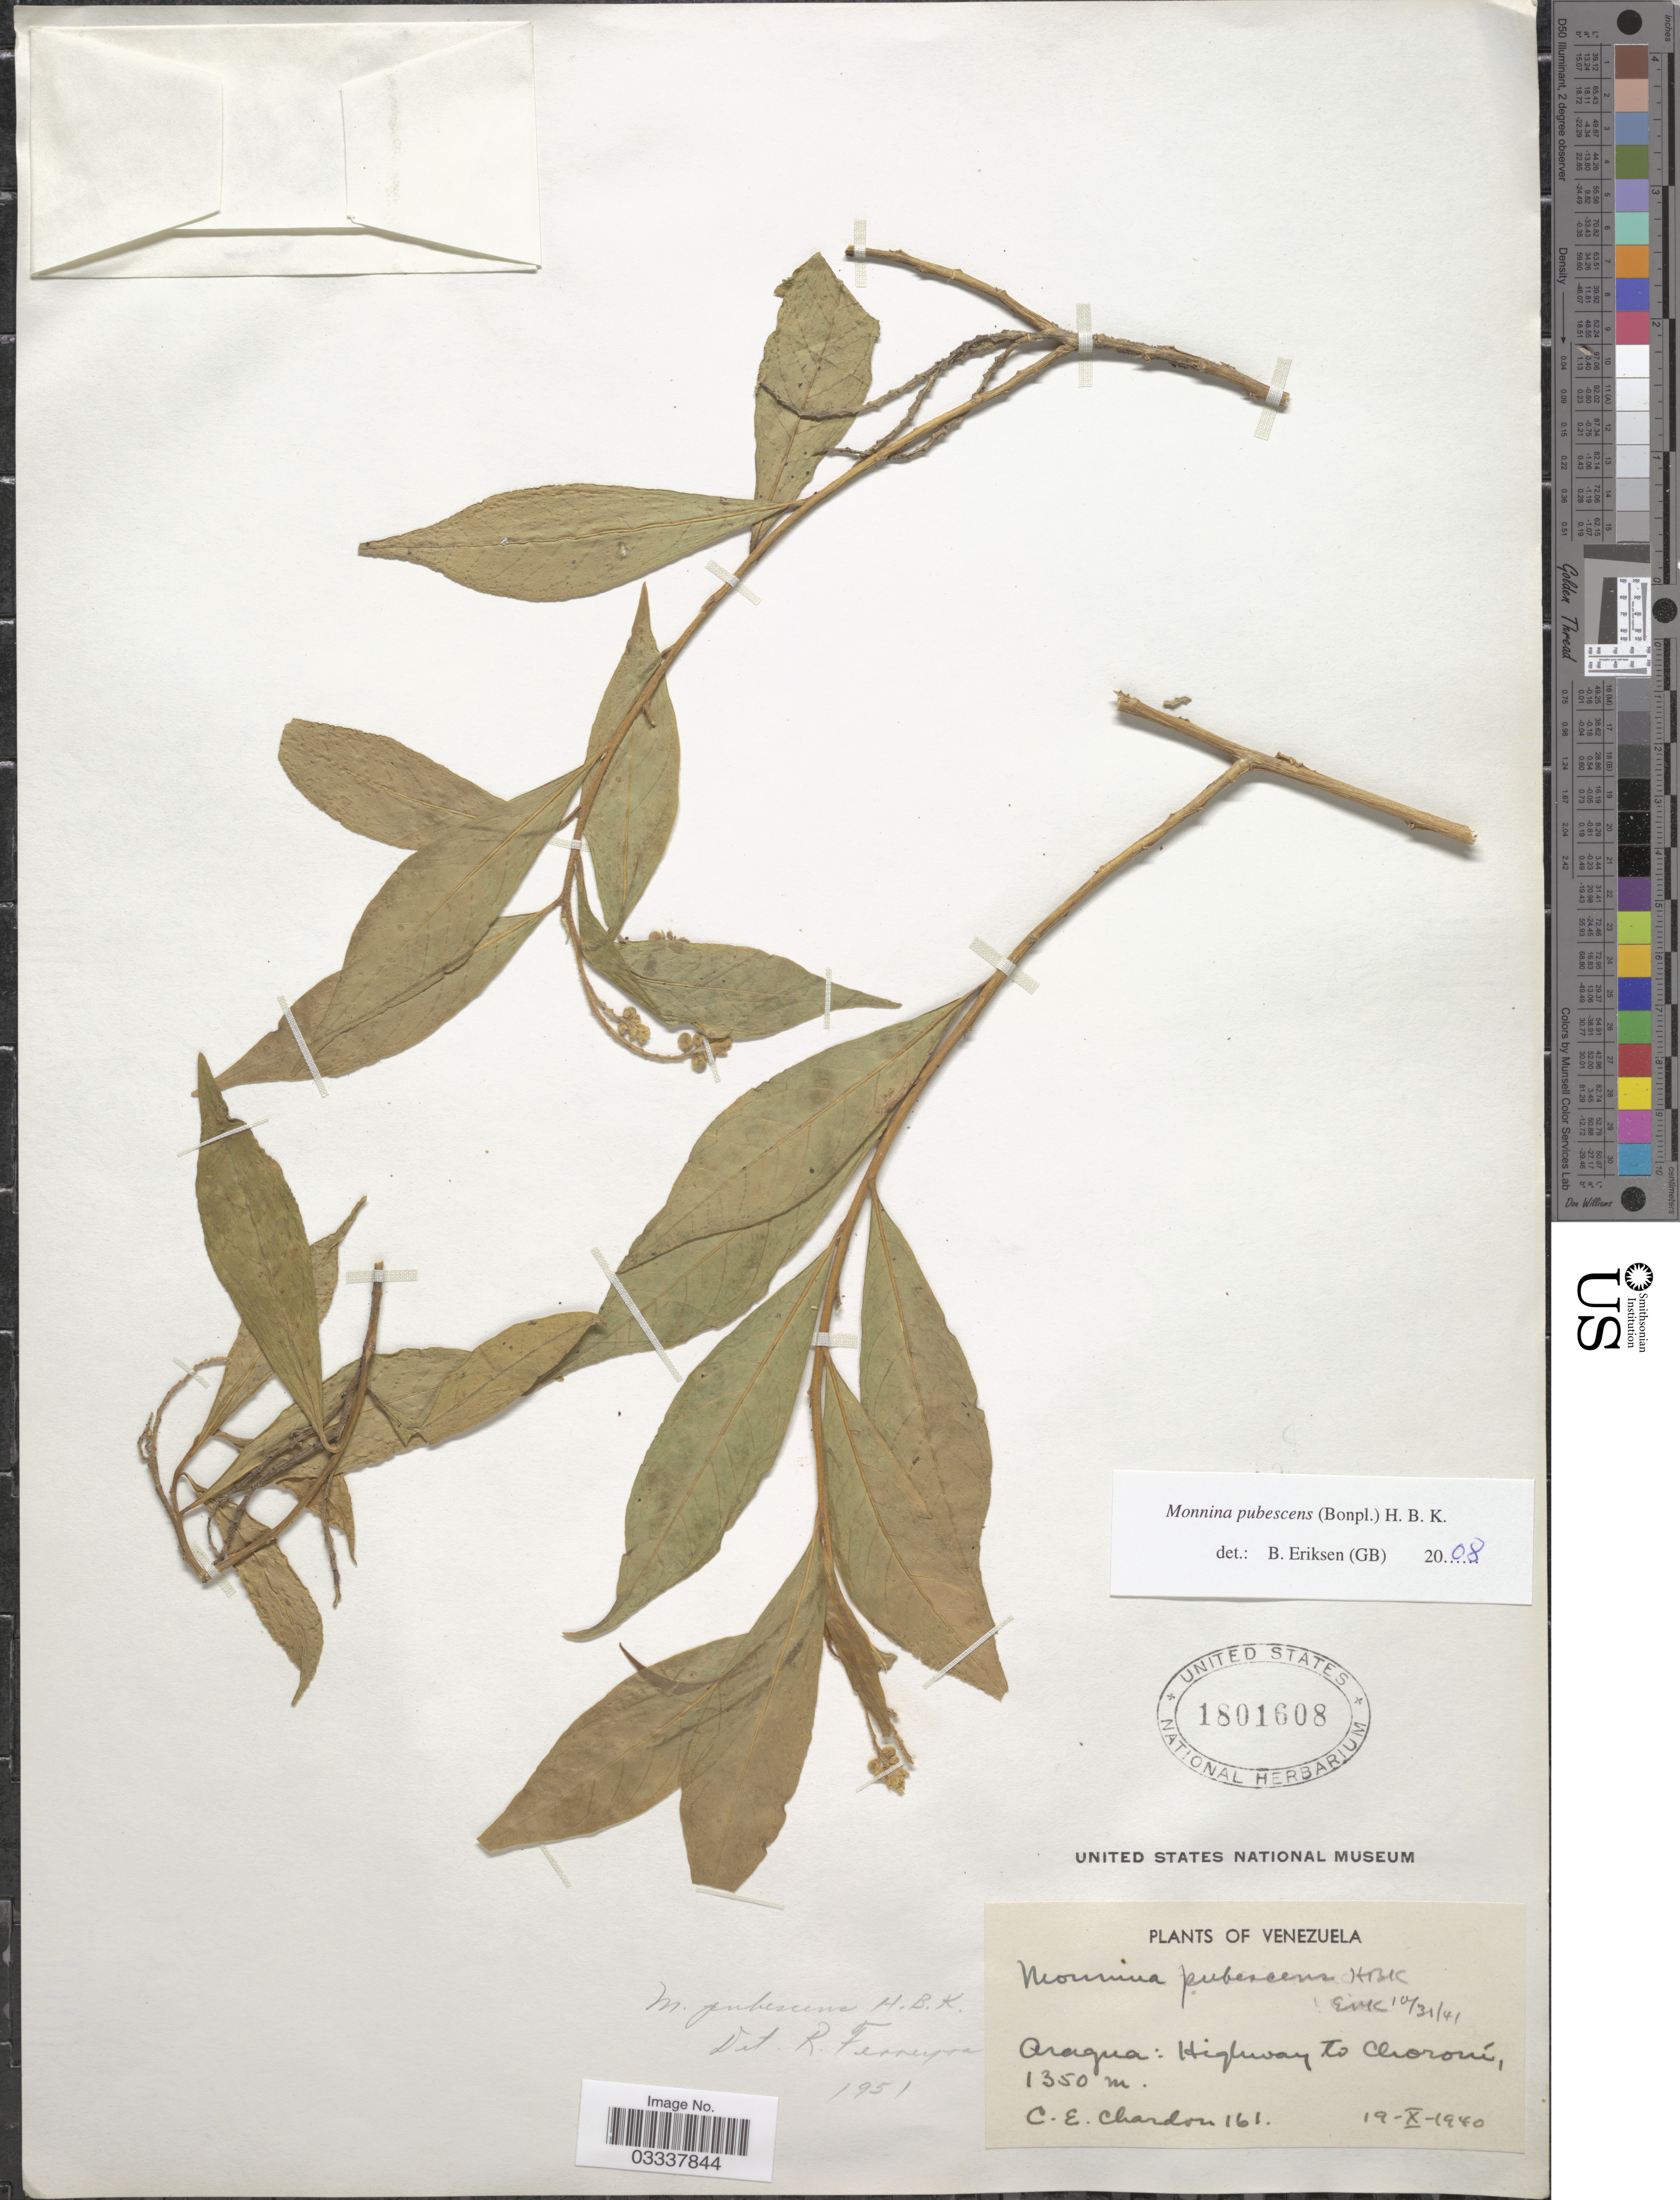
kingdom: Plantae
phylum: Tracheophyta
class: Magnoliopsida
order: Fabales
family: Polygalaceae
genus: Monnina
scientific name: Monnina pubescens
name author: Kunth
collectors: C. E. Chardón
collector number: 161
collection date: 1940-10-19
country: Venezuela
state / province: Aragua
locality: Highway to Choroní.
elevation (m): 1350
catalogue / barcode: US 1801608